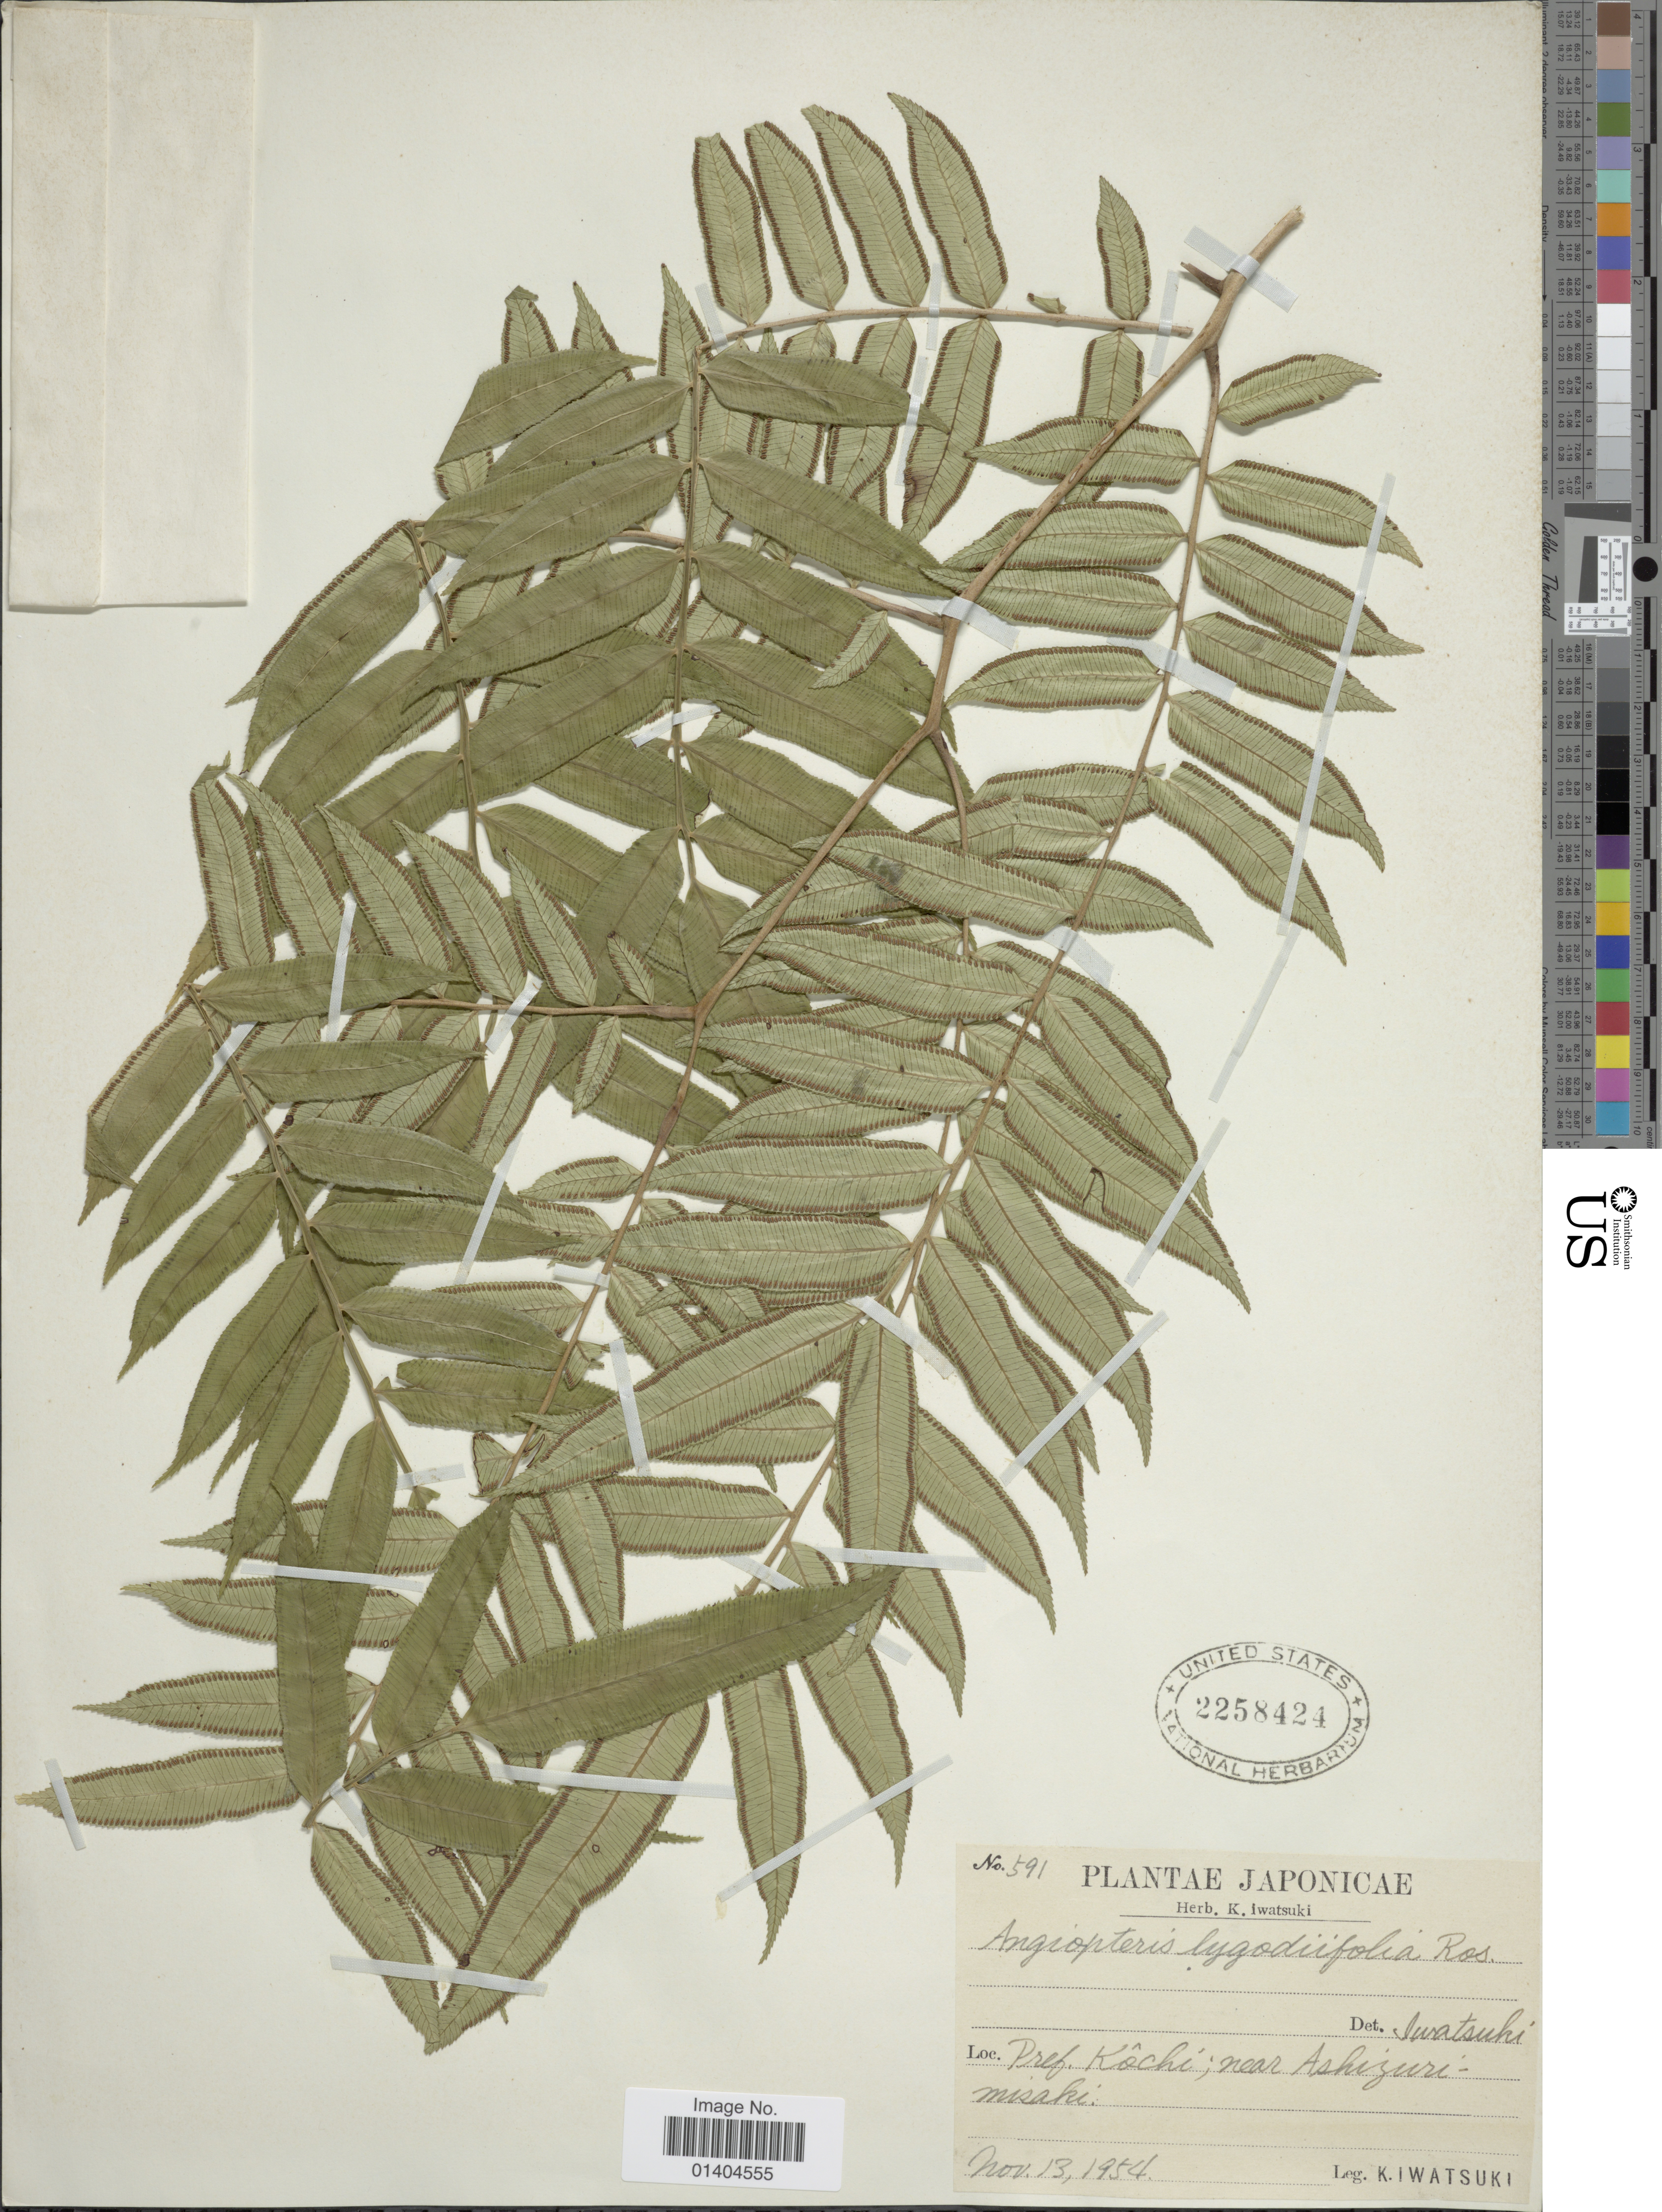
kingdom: Plantae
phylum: Tracheophyta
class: Polypodiopsida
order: Marattiales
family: Marattiaceae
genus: Angiopteris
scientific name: Angiopteris lygodiifolia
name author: Rosenst.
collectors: K. Iwatsuki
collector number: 591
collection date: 1954-12-13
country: Japan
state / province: Koti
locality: Pref. Kochi; near Ashizuri-misaki.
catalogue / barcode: US 2258424